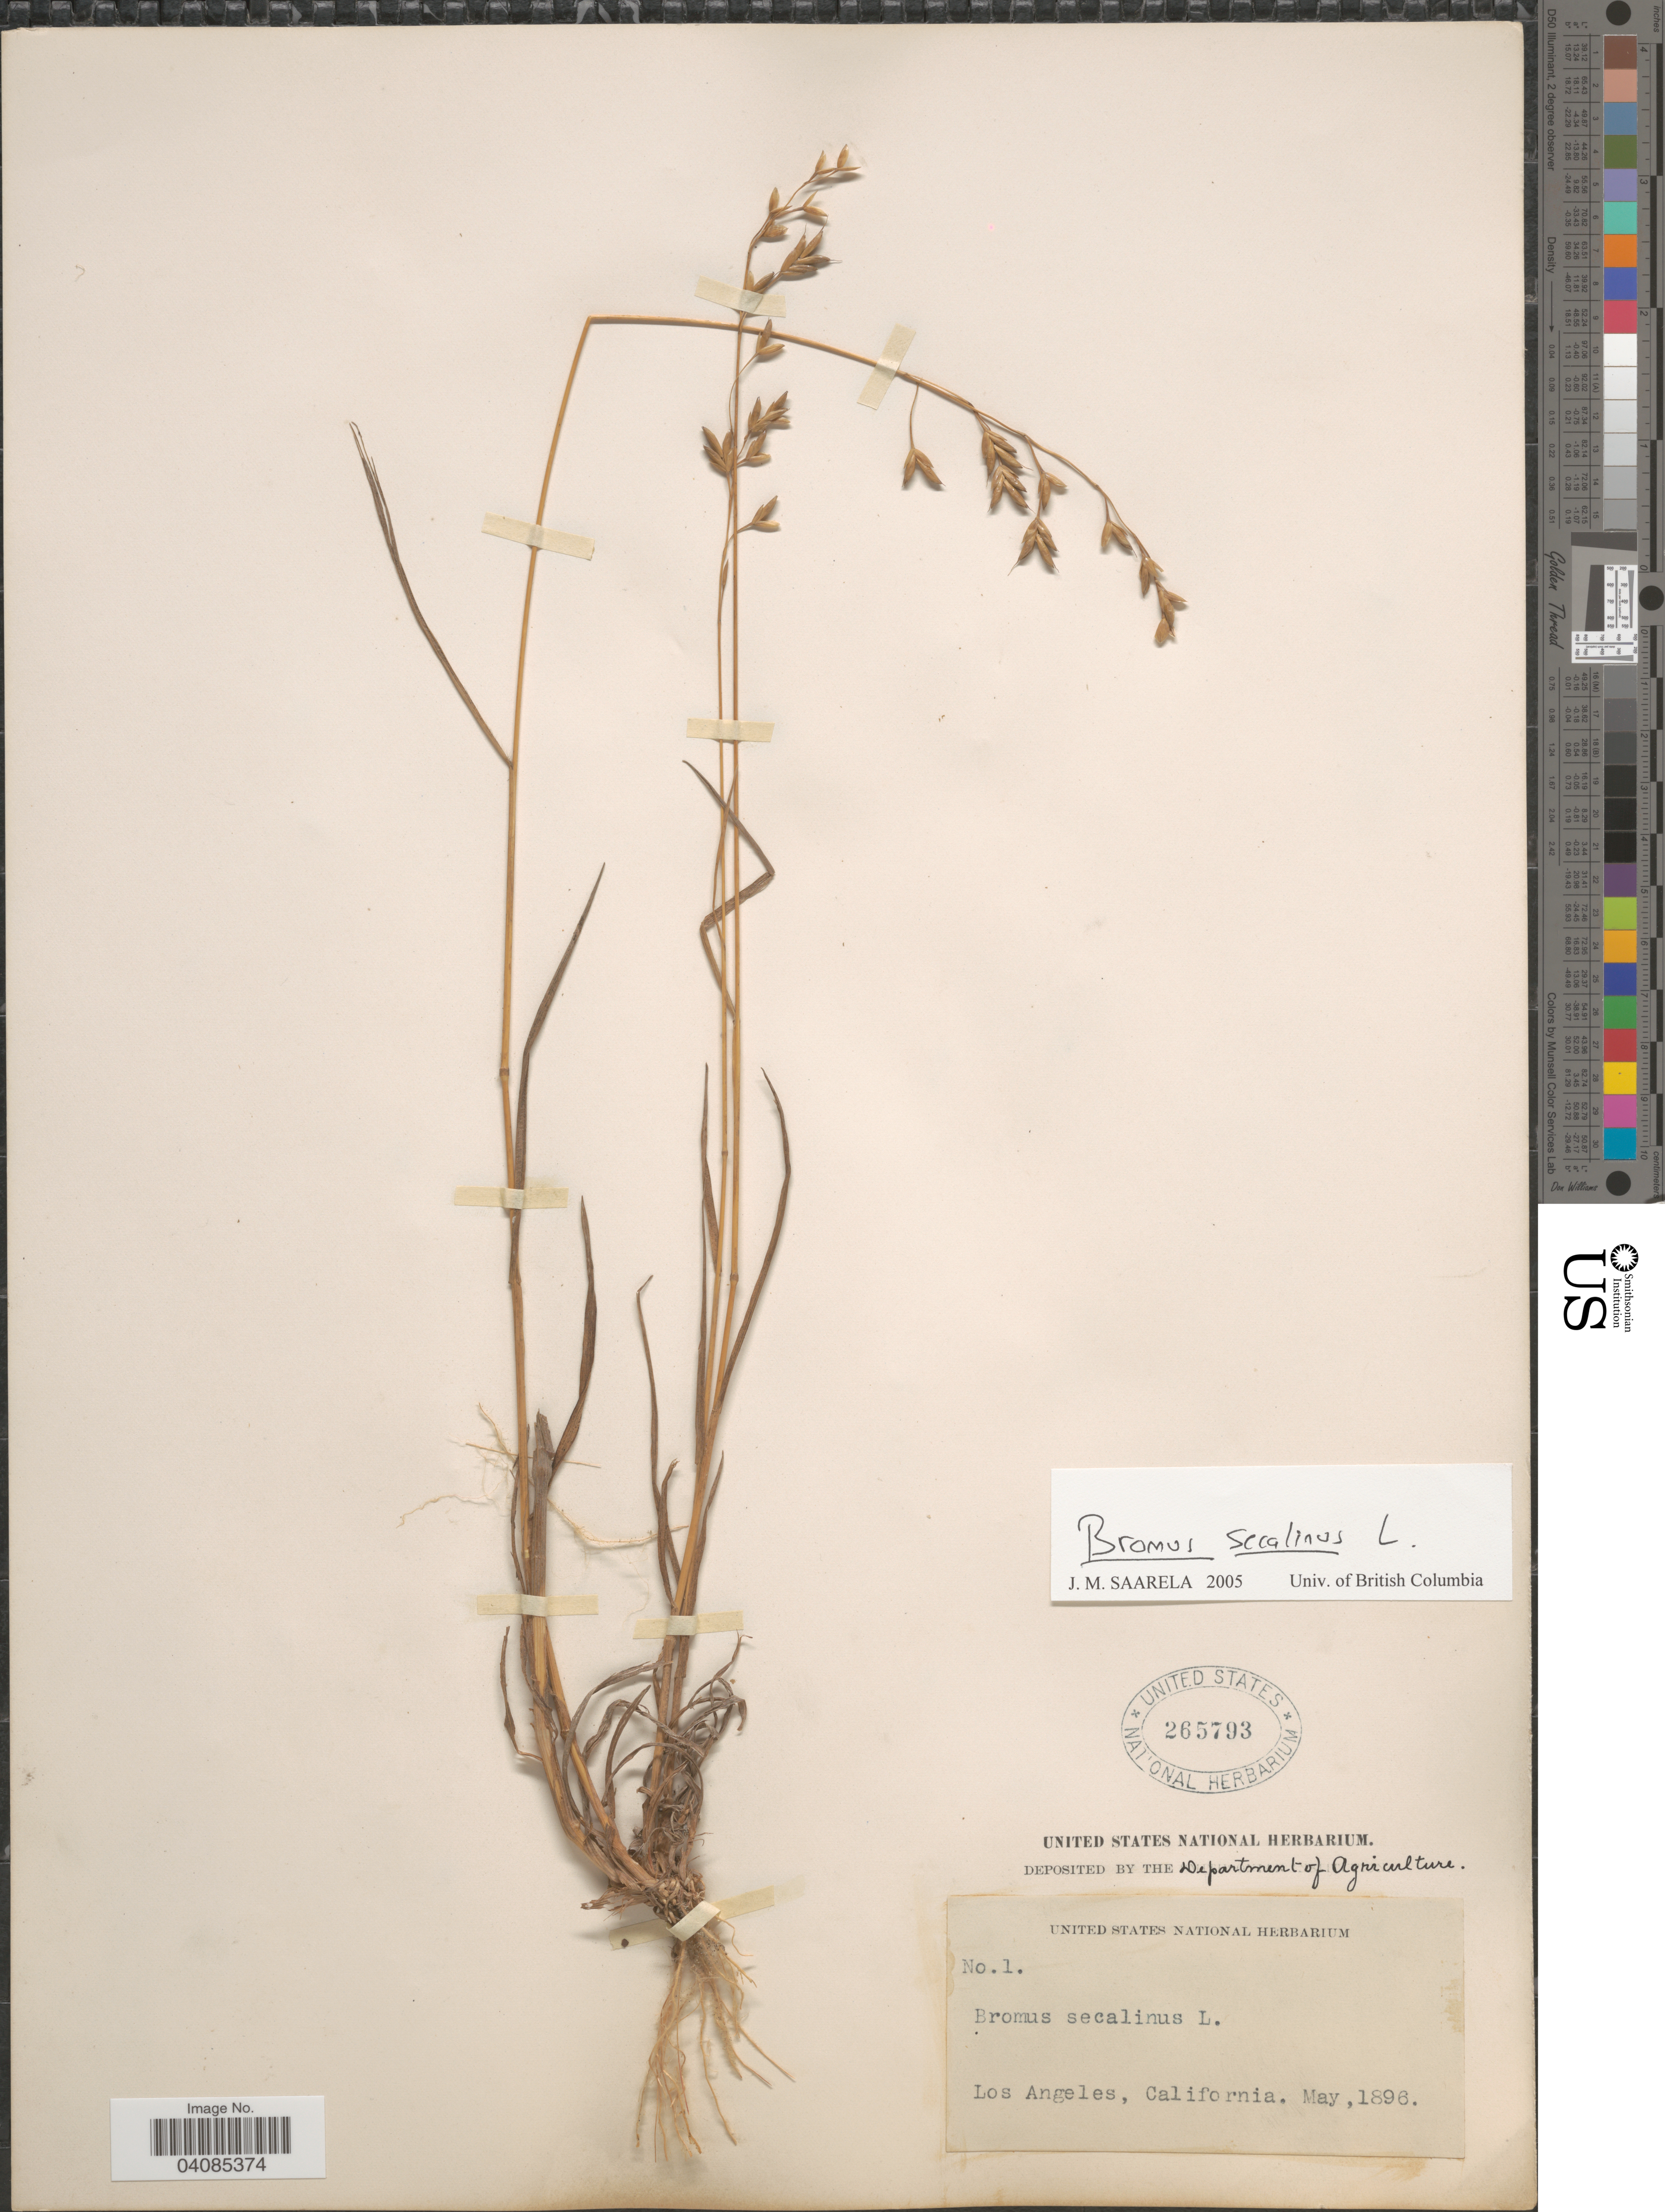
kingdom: Plantae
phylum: Tracheophyta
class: Liliopsida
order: Poales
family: Poaceae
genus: Bromus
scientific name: Bromus secalinus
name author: L.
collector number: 1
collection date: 1896-05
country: United States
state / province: California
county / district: Los Angeles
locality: Los Angeles.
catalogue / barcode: US 265793